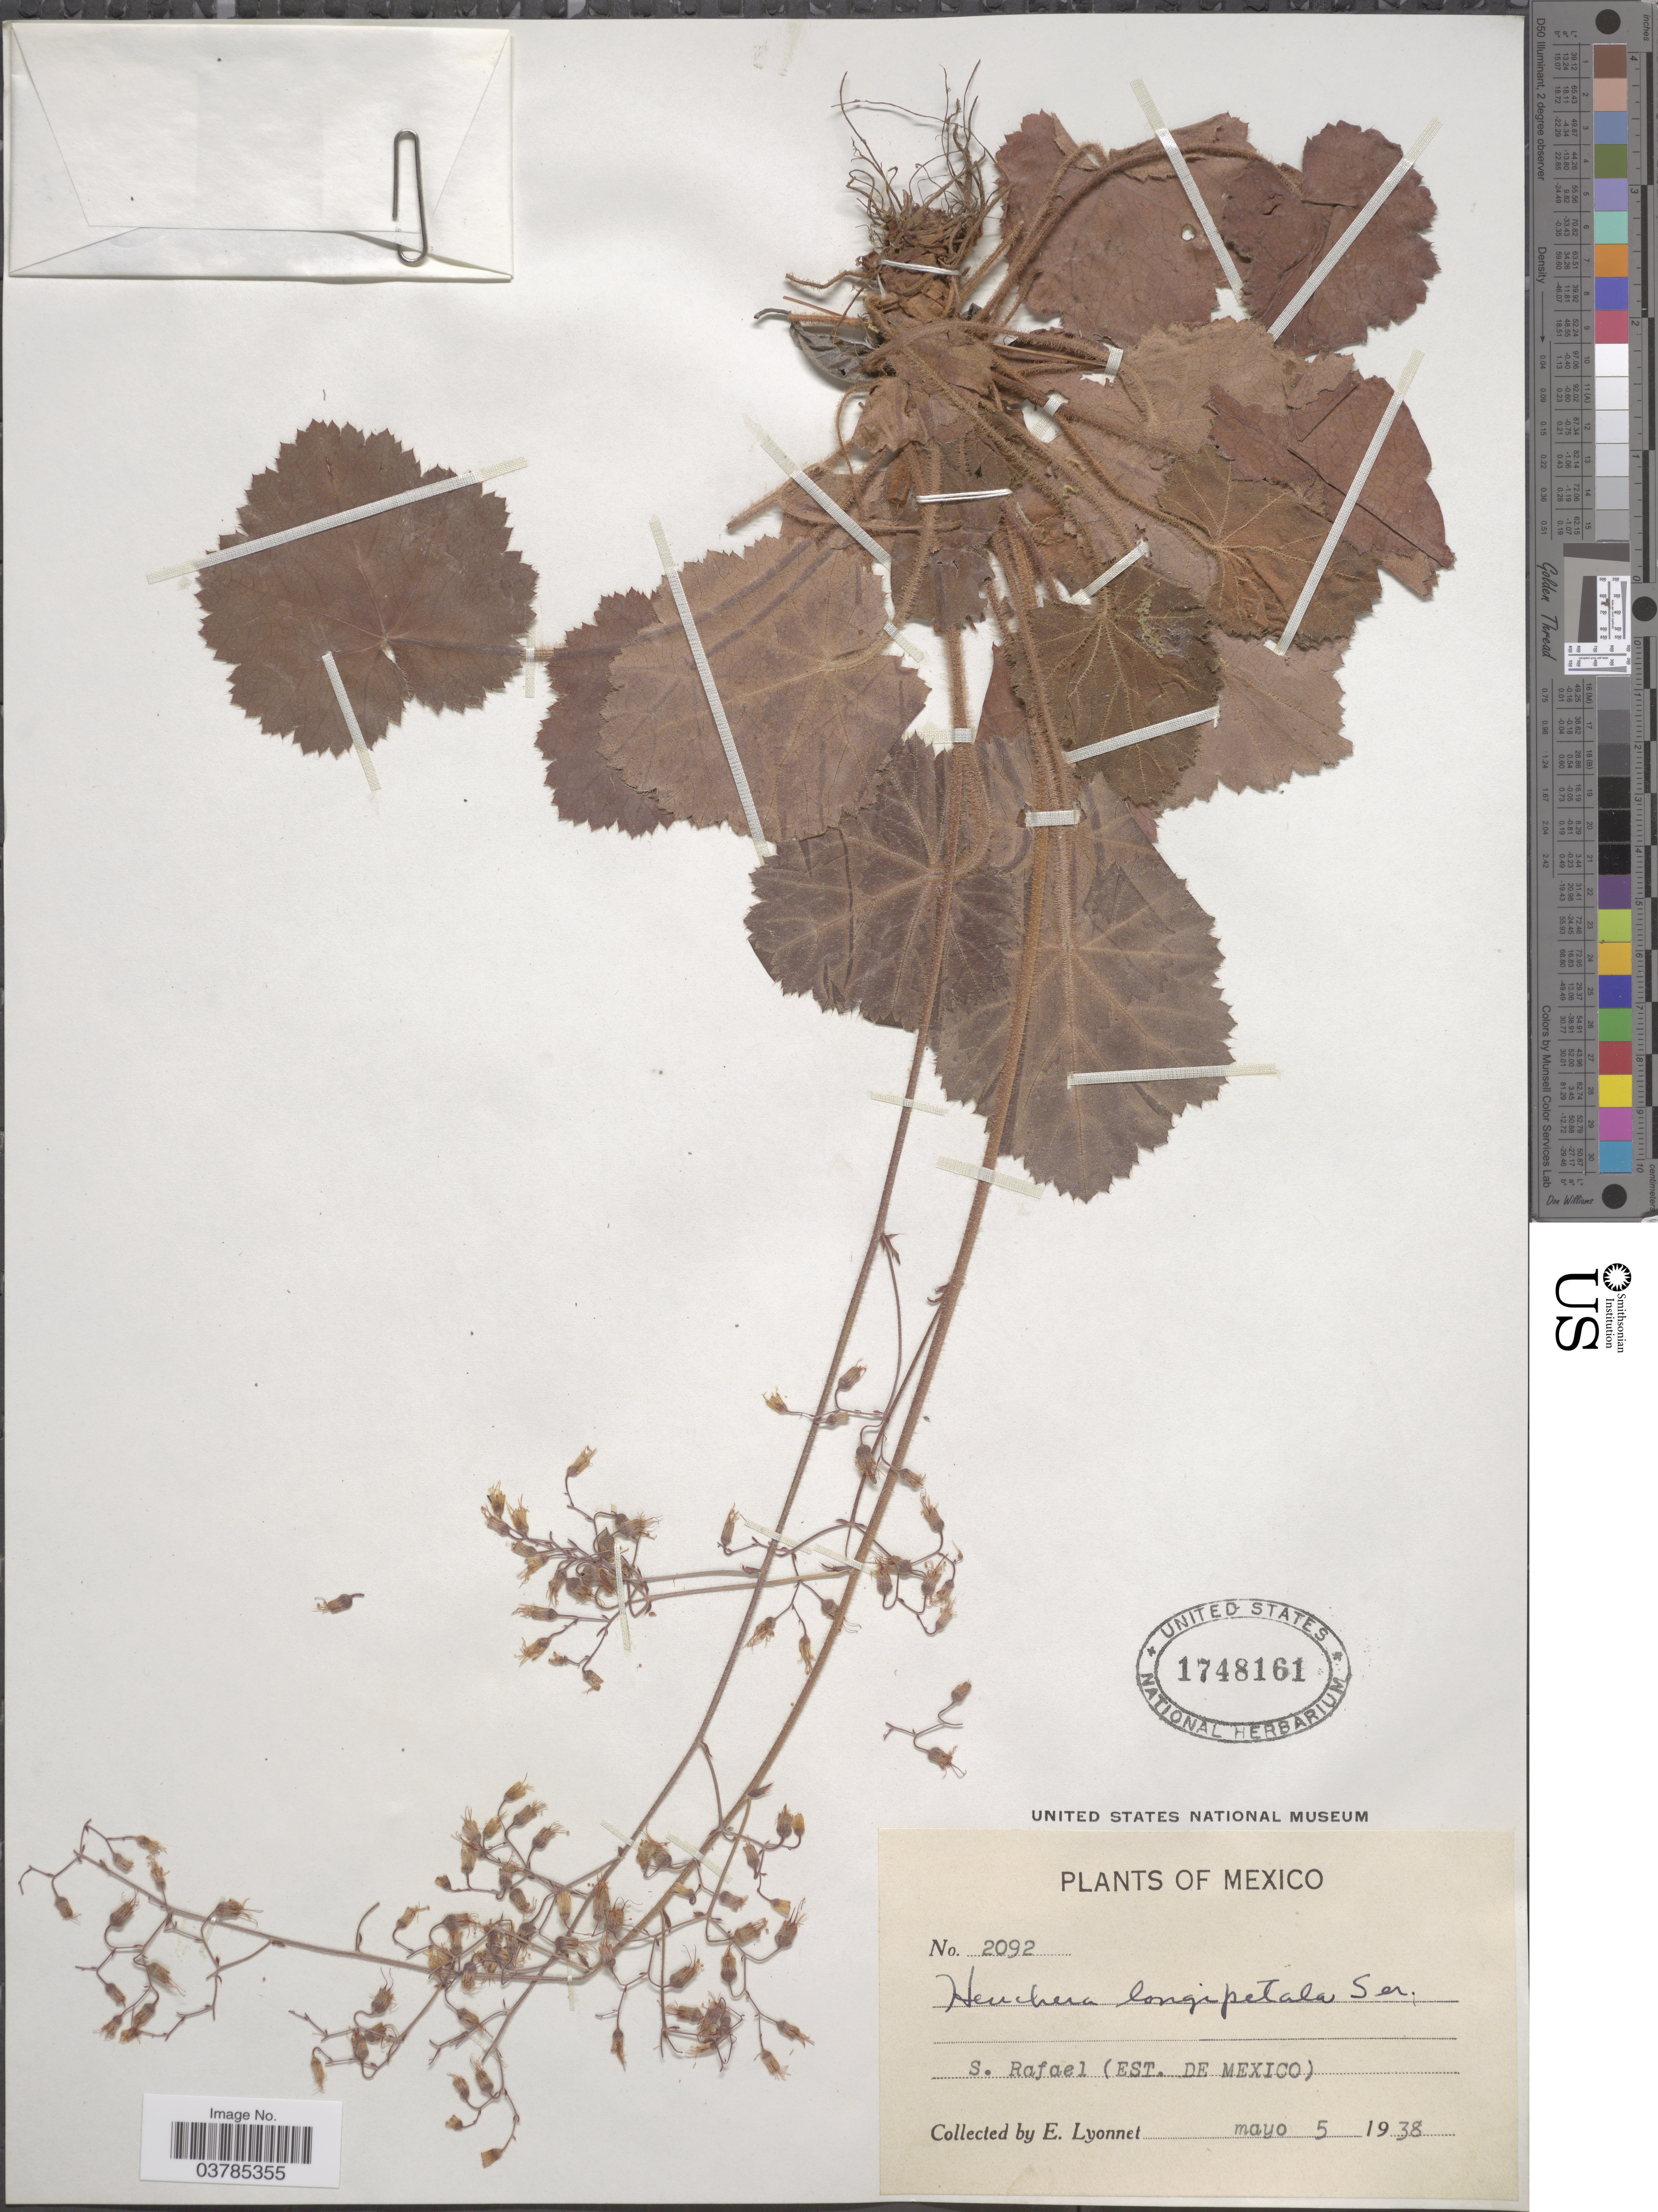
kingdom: Plantae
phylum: Tracheophyta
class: Magnoliopsida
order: Saxifragales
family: Saxifragaceae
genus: Heuchera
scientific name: Heuchera longipetala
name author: Moc. ex Ser.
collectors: E. Lyonnet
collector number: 2092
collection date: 1938-05-05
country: Mexico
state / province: México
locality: S. Rafael.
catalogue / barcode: US 1748161